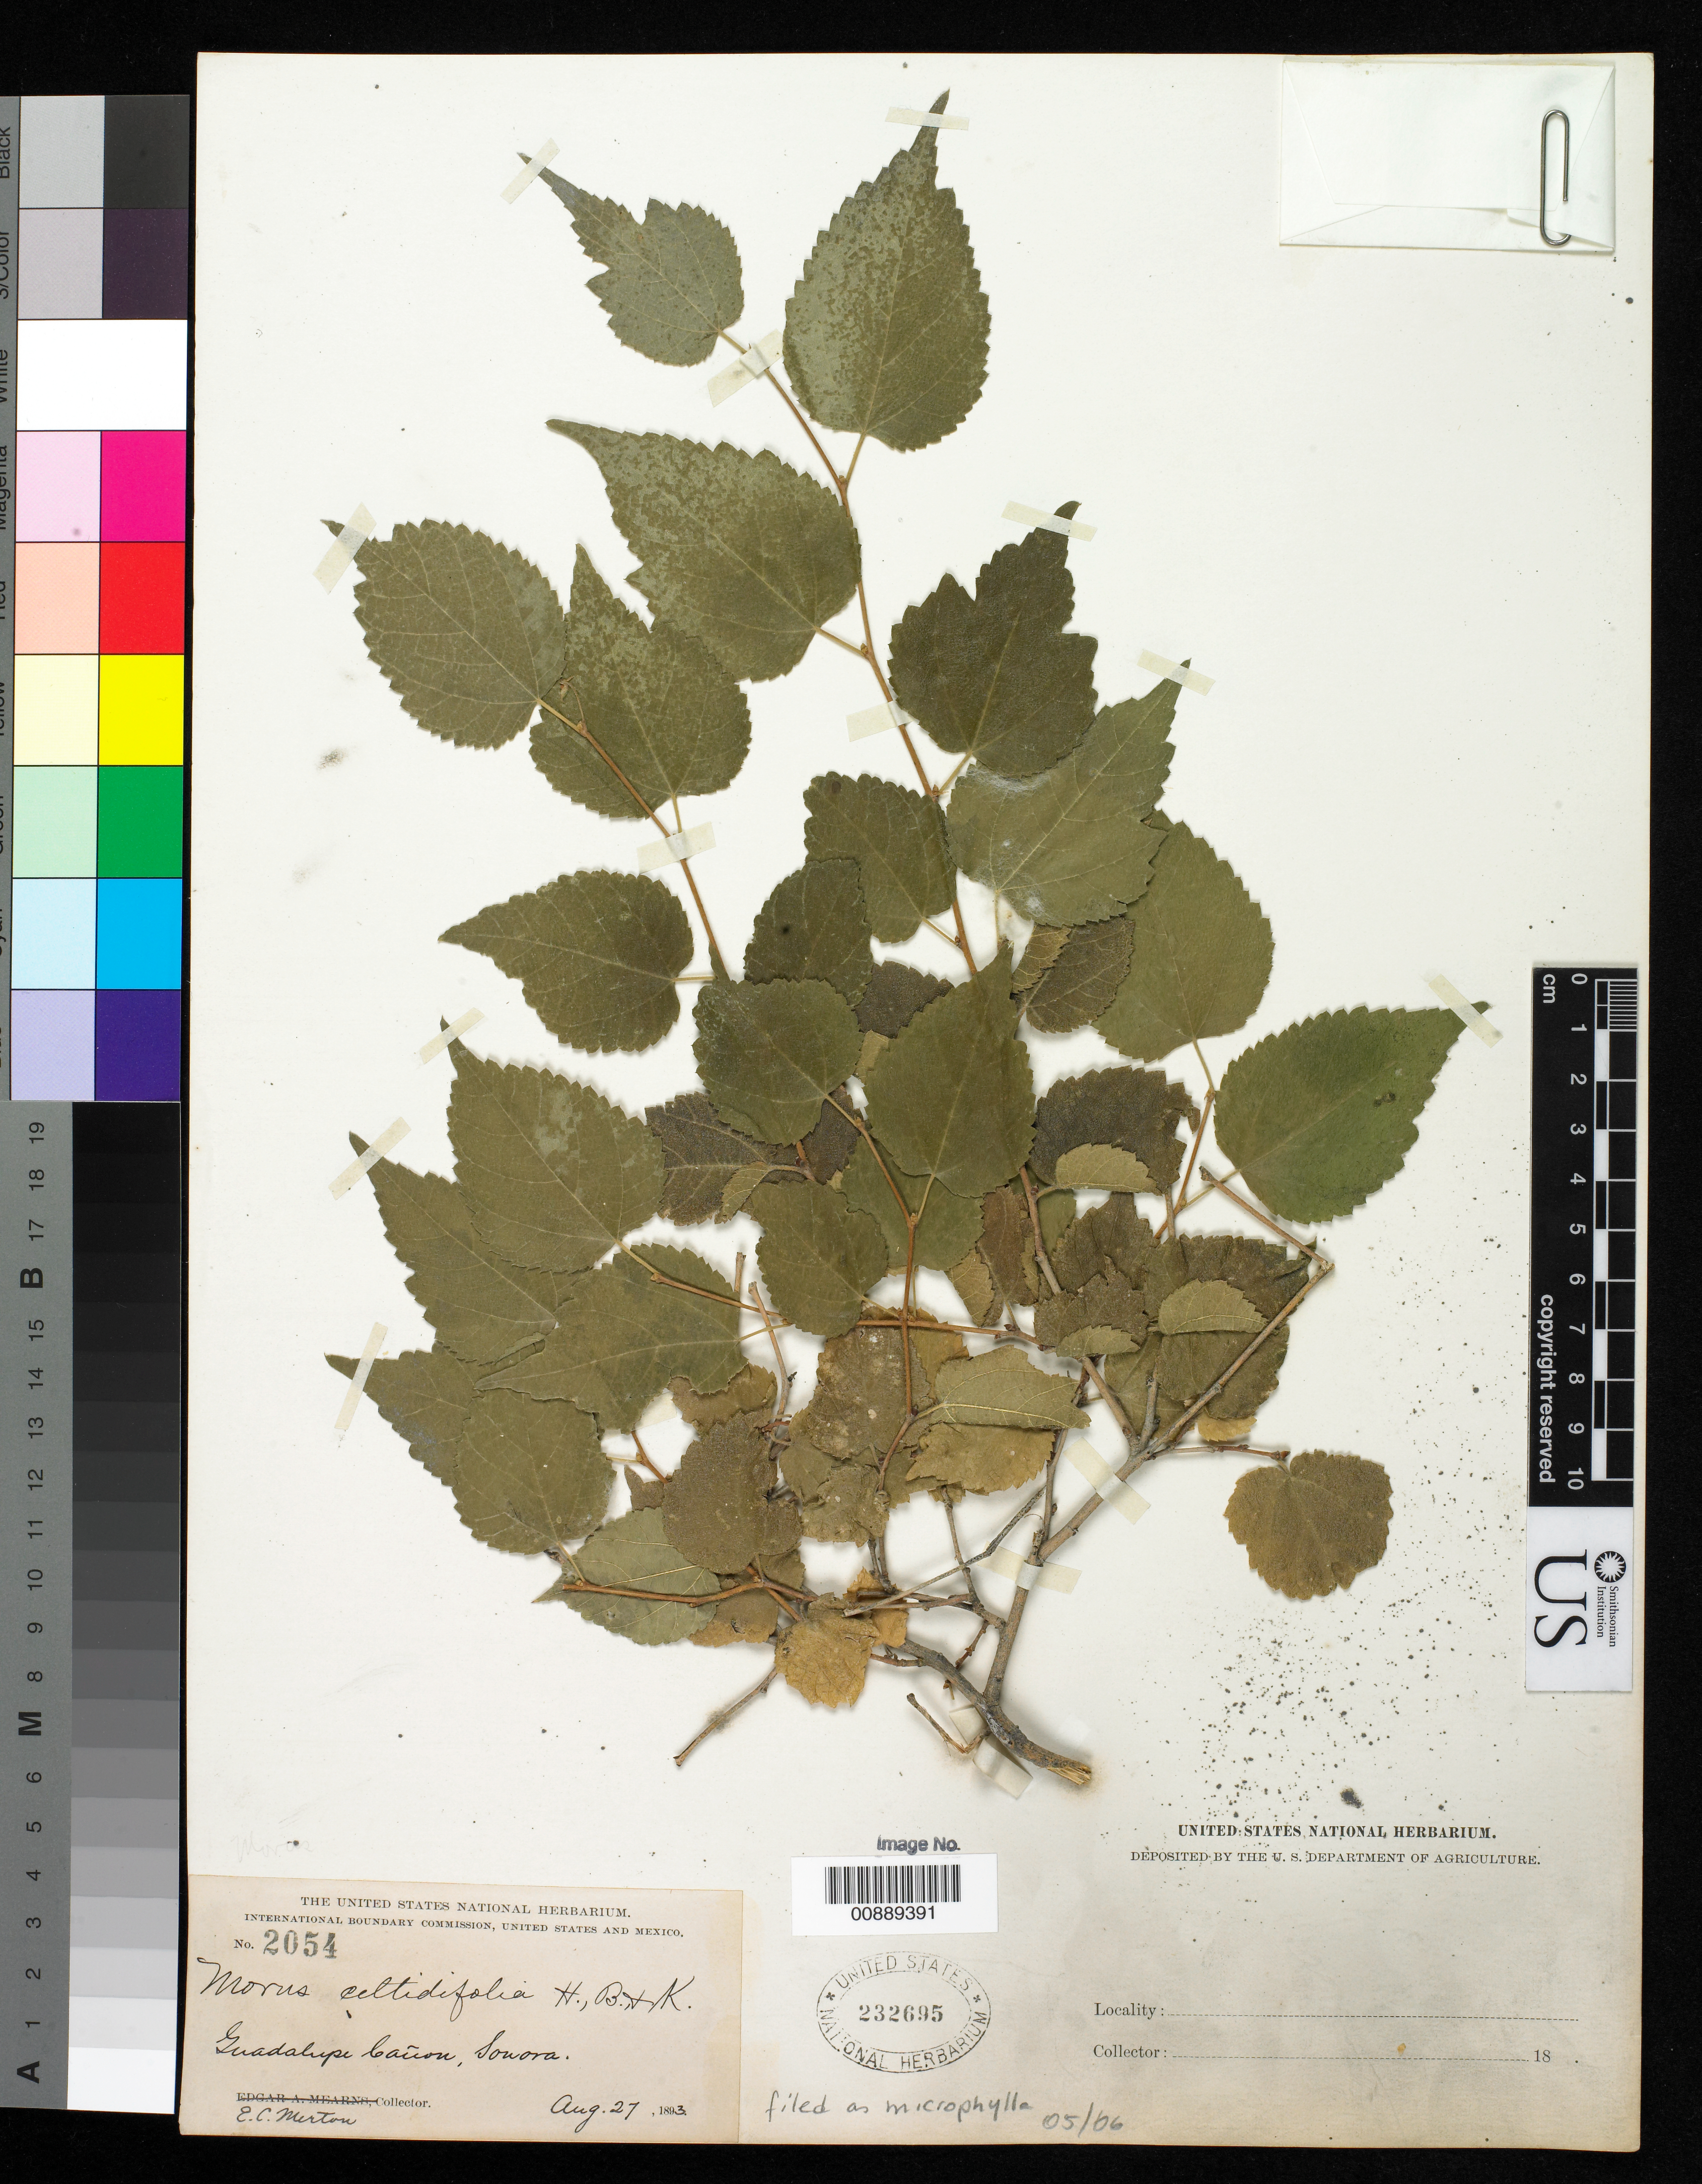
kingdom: Plantae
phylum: Tracheophyta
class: Magnoliopsida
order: Rosales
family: Moraceae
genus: Morus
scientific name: Morus microphylla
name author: Buckley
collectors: E. Merton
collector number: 2054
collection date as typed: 27 Aug 1893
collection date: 1893-08-27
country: Mexico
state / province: Sonora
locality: Guadalupe Cañon, Sonora.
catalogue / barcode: US 232695